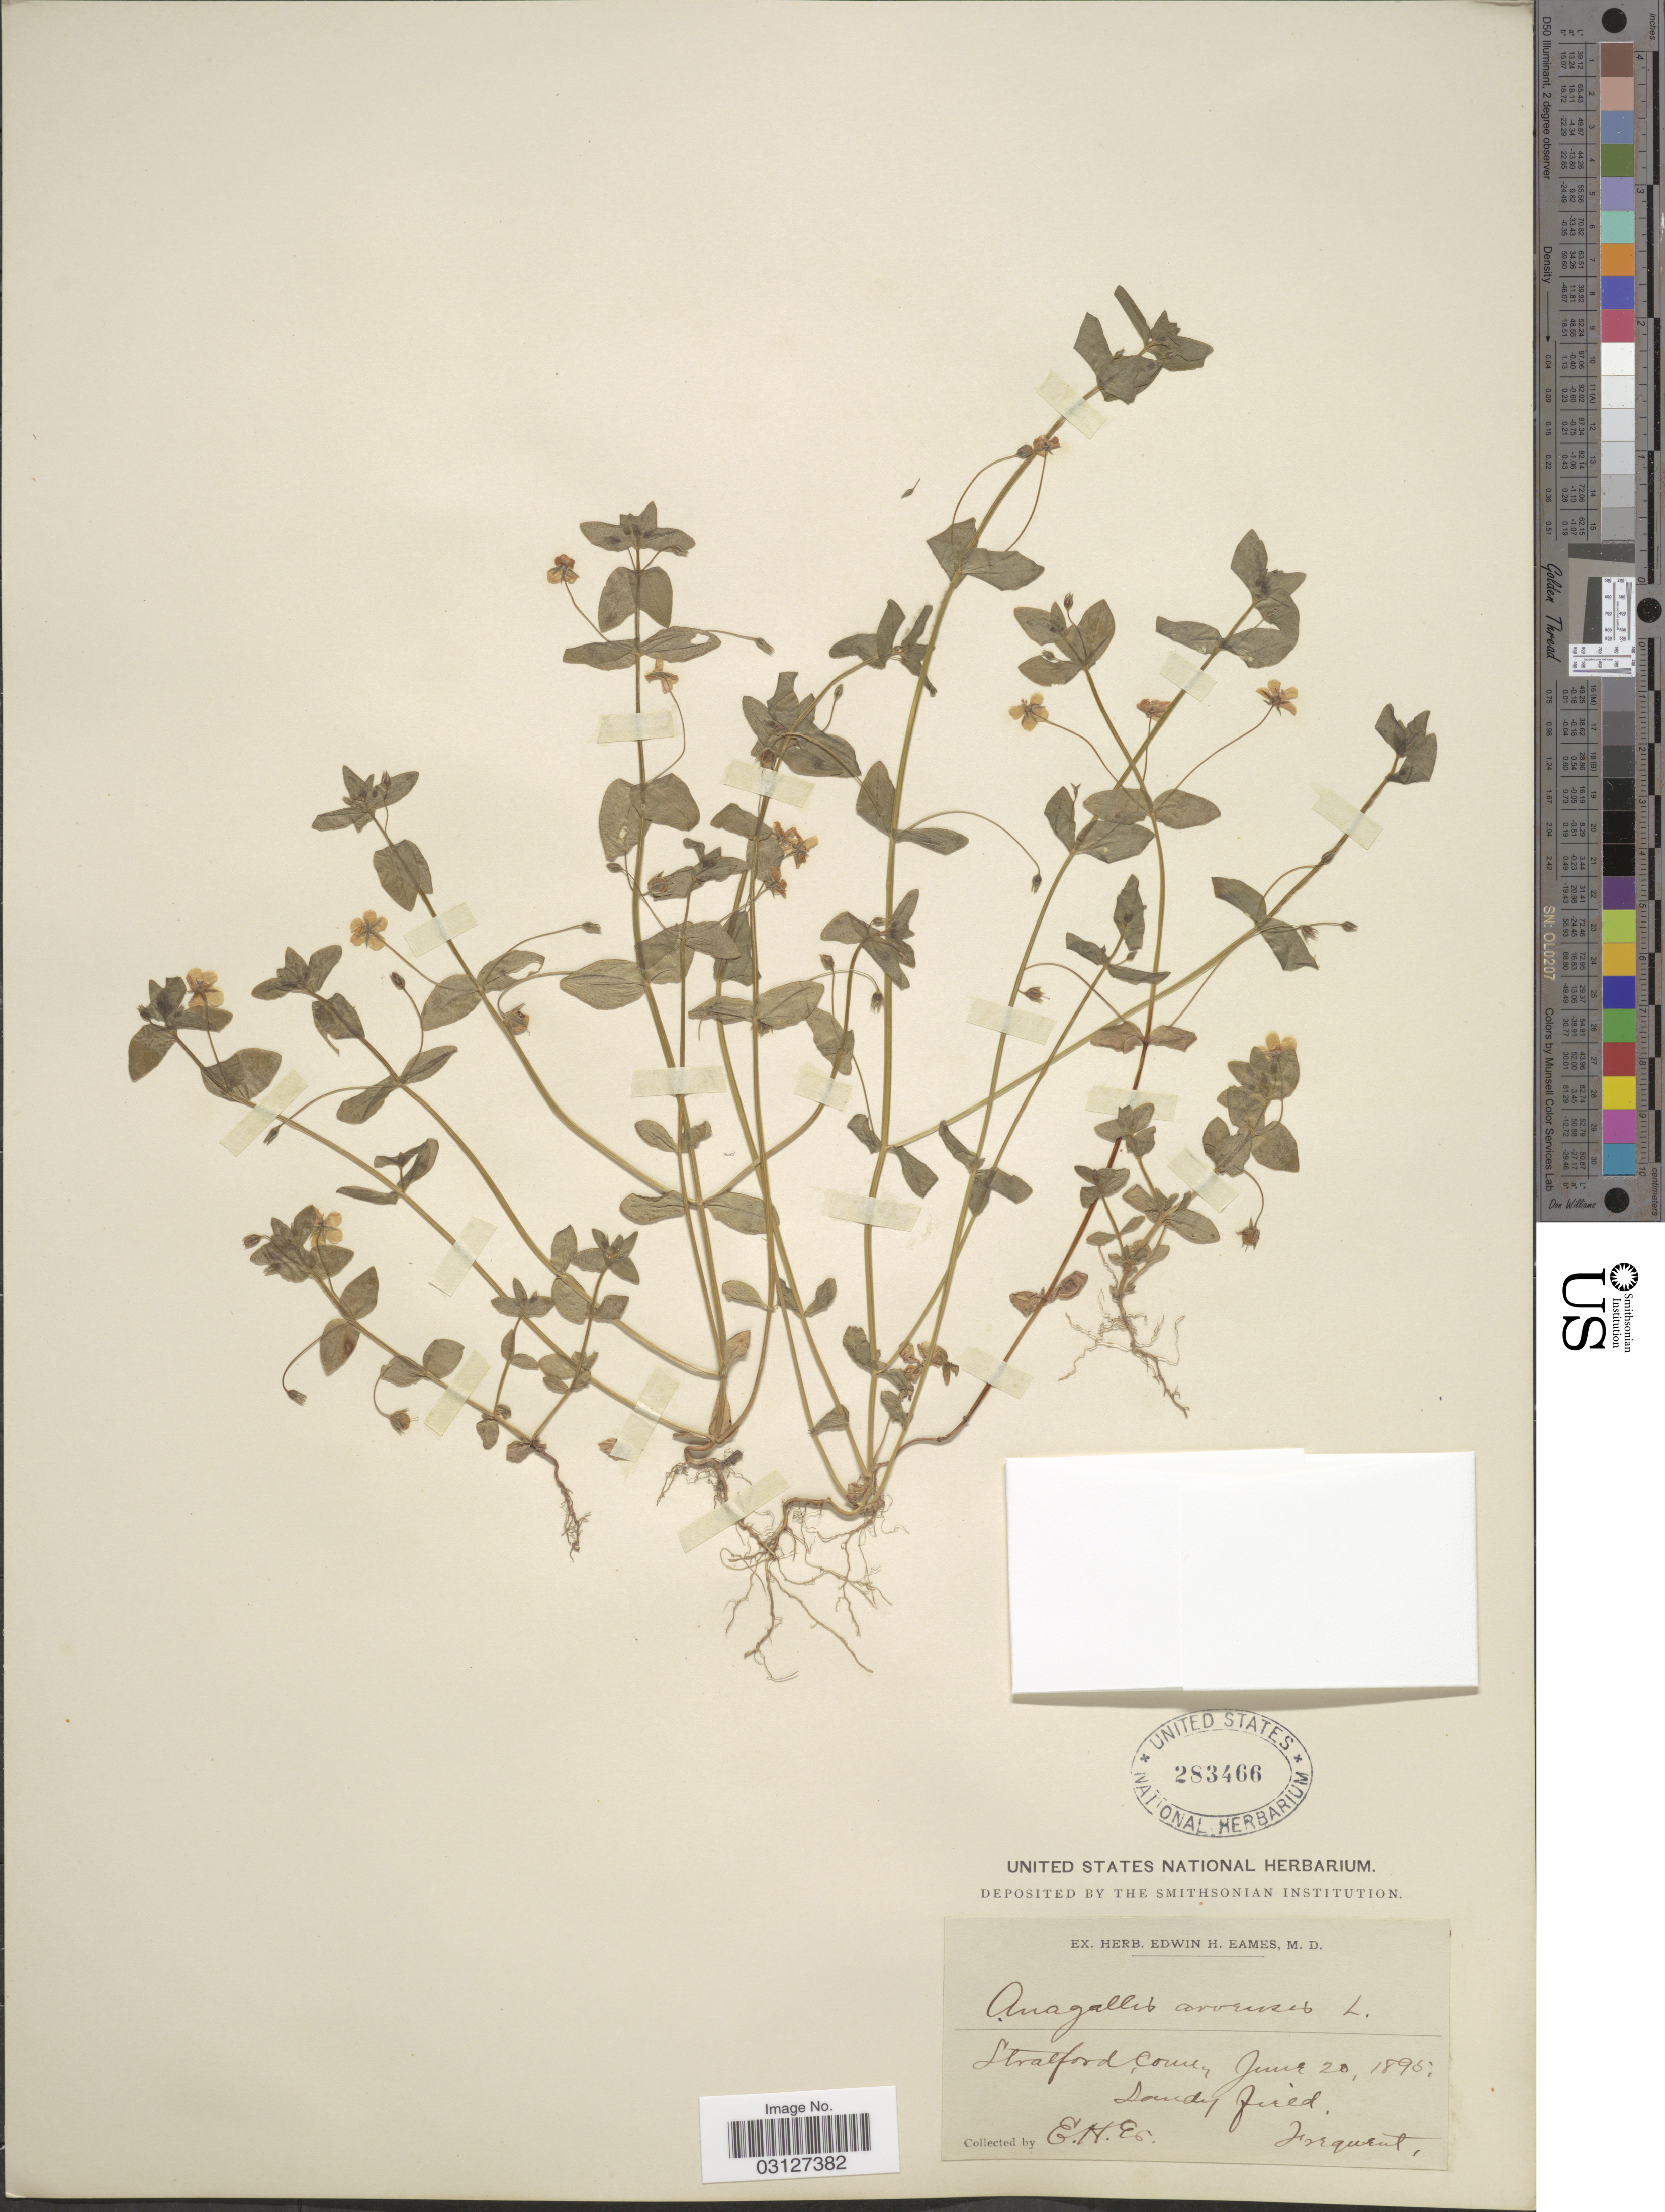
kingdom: Plantae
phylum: Tracheophyta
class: Magnoliopsida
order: Ericales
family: Primulaceae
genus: Anagallis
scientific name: Anagallis arvensis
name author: L.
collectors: E. H. Eames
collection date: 1895-06-20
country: United States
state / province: Connecticut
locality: Stratford.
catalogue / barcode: US 283466